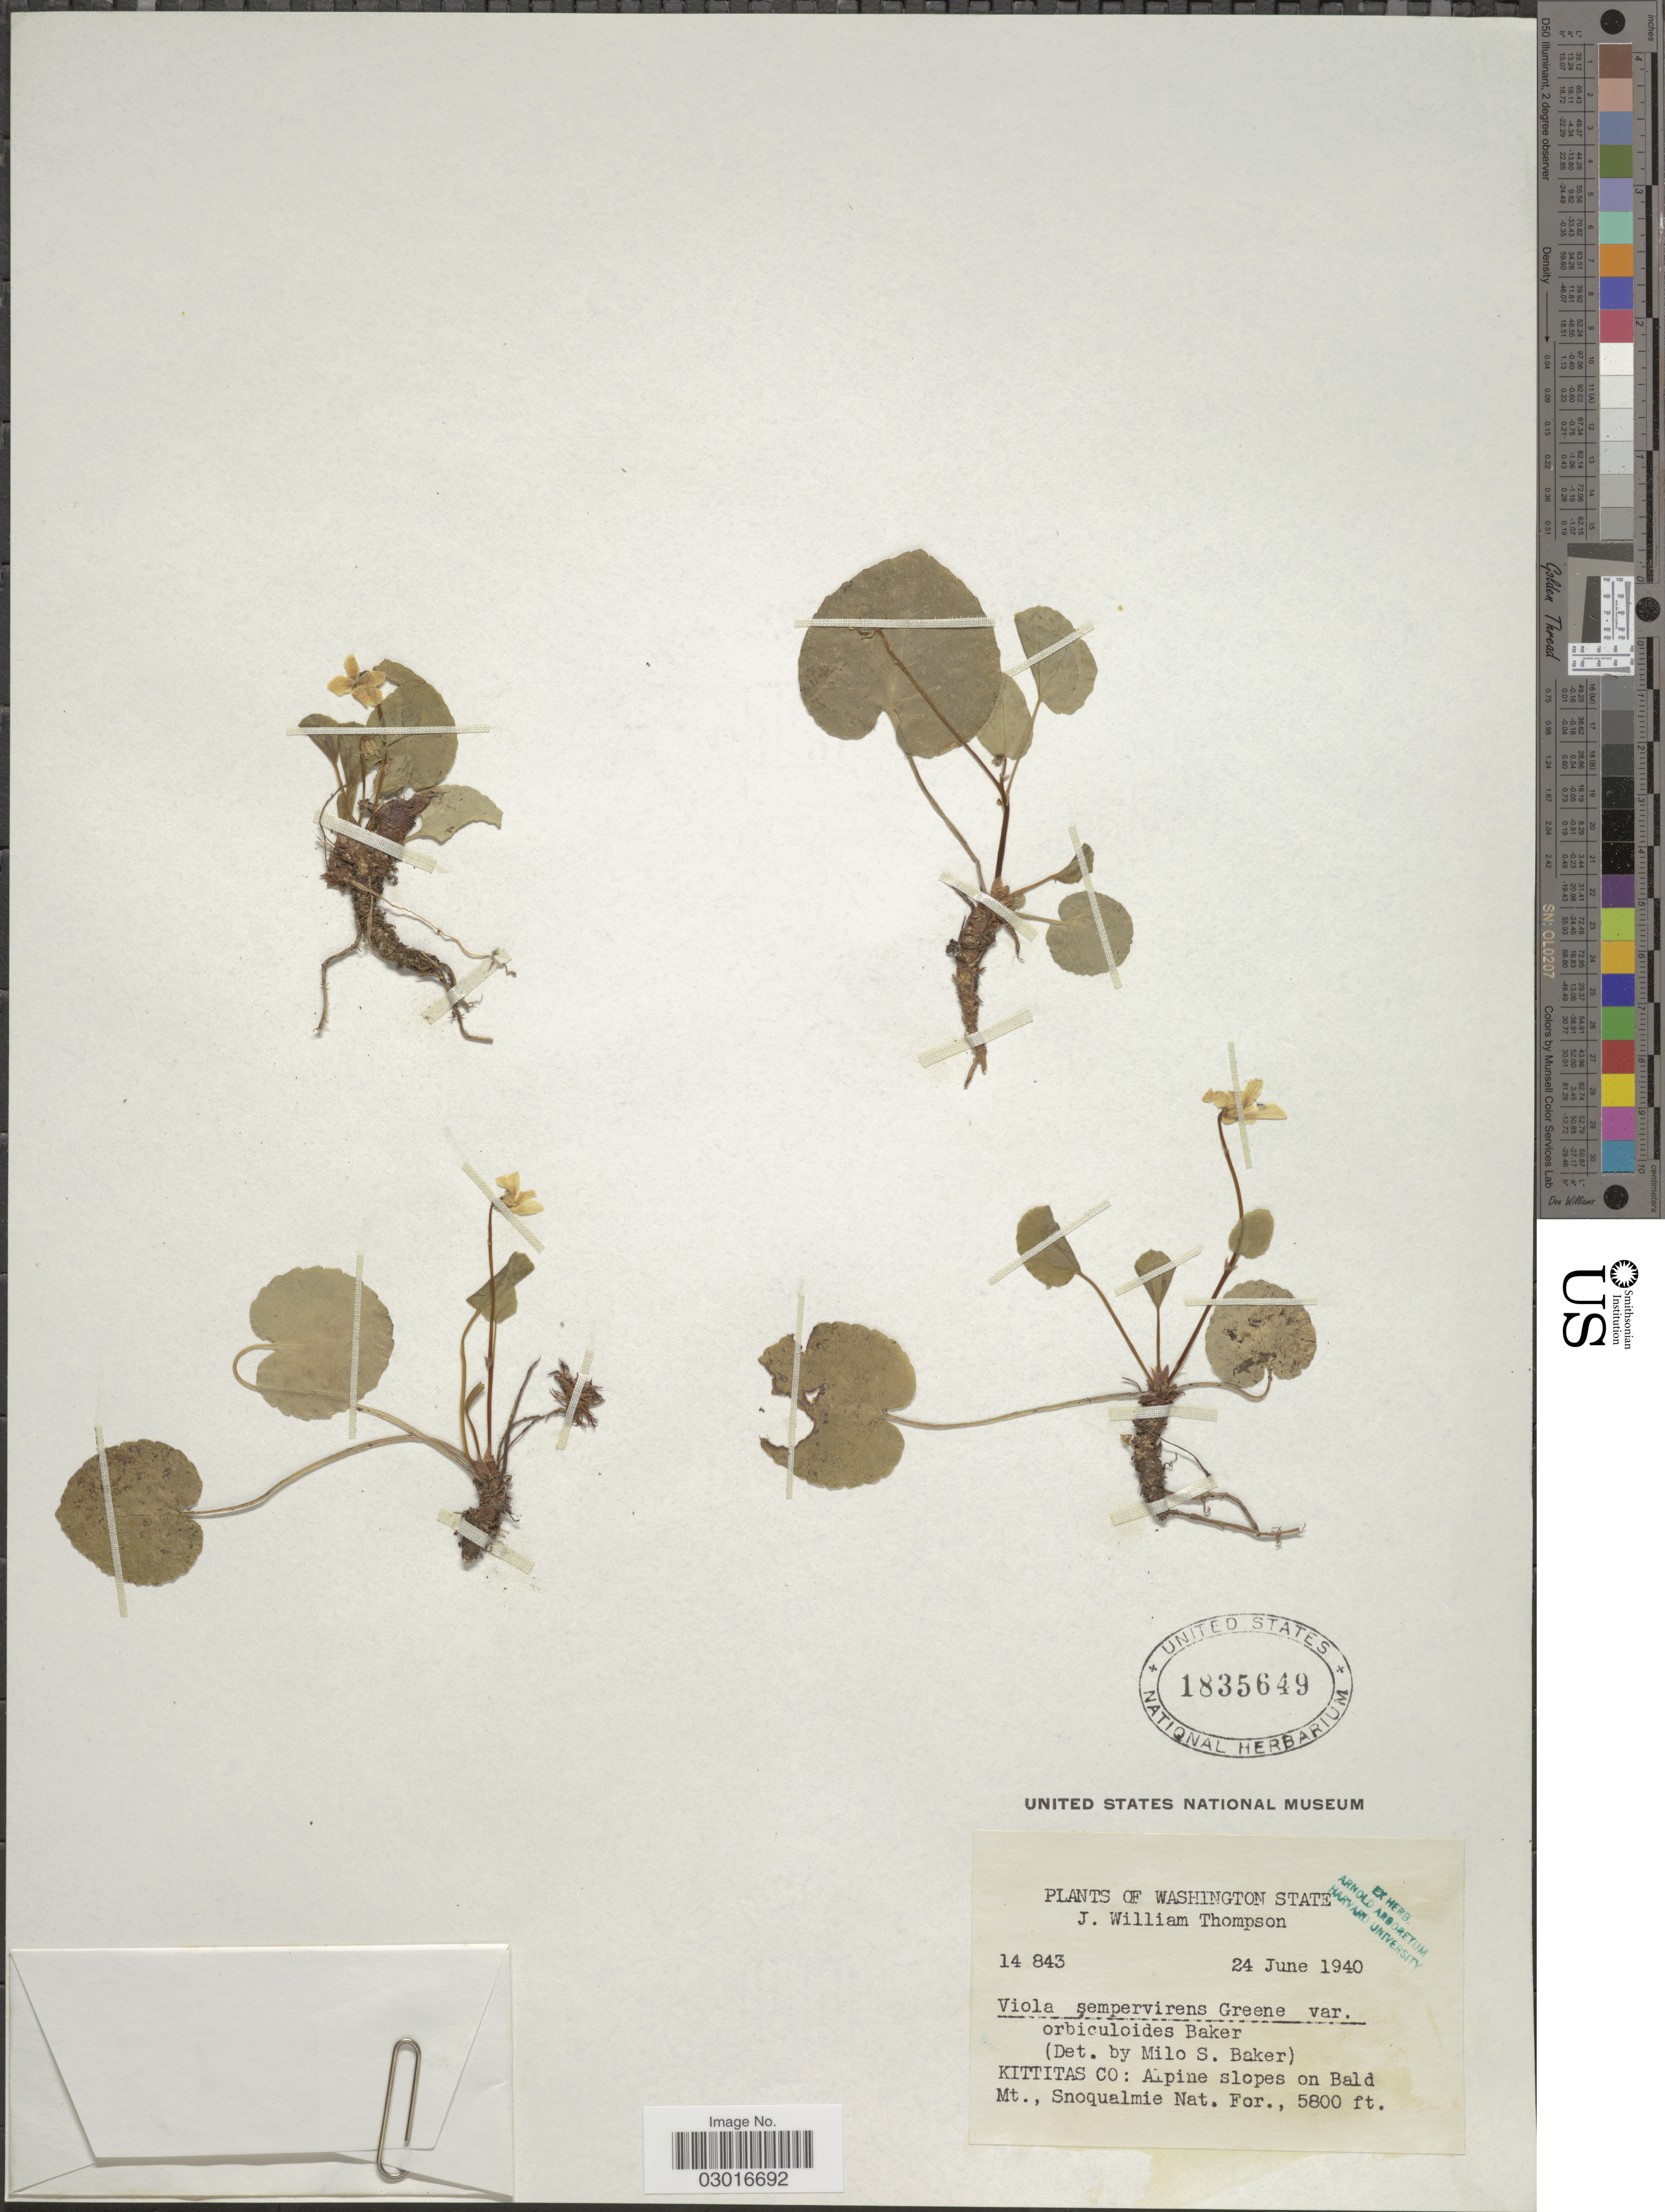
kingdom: Plantae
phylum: Tracheophyta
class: Magnoliopsida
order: Malpighiales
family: Violaceae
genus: Viola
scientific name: Viola sempervirens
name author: Greene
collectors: J. W. Thompson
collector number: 14843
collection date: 1940-06-24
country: United States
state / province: Washington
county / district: Kittitas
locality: Washington State. Kittitas Co: Alpine slopes on Bald Mt., Snoqualmie Nat. For.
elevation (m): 1768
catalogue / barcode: US 1835649